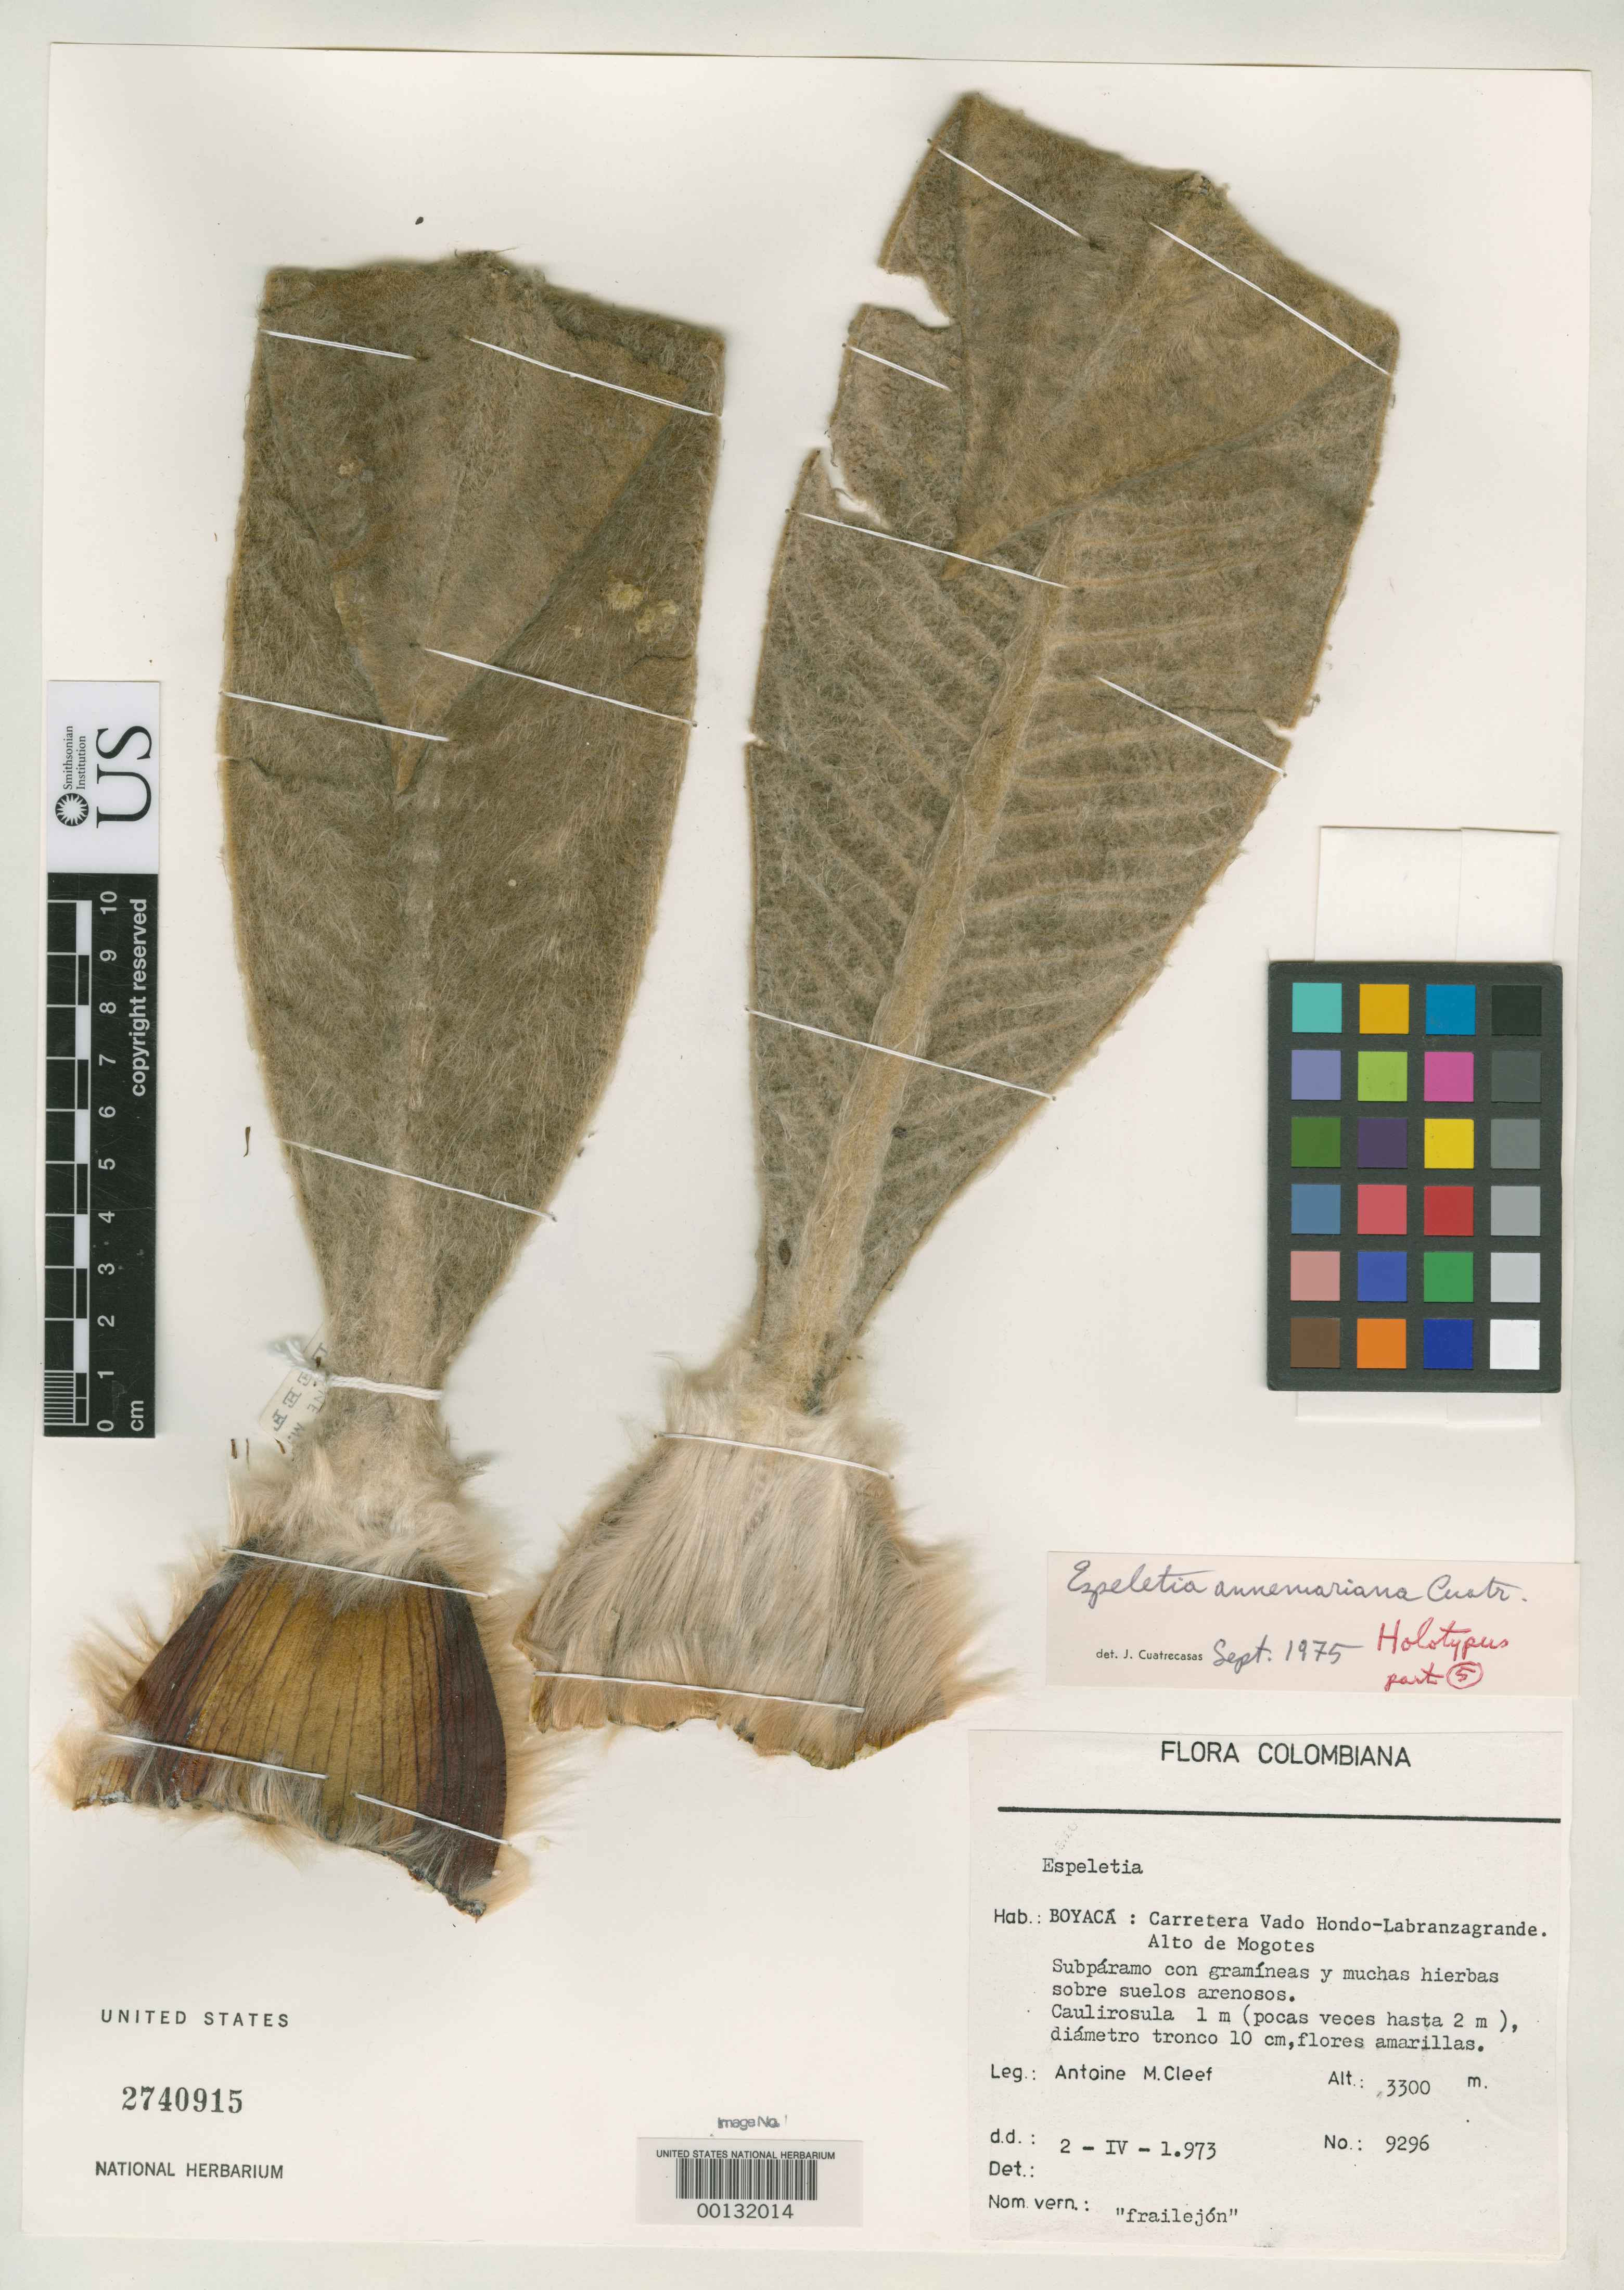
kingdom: Plantae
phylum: Tracheophyta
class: Magnoliopsida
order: Asterales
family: Asteraceae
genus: Espeletia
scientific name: Espeletia annemariana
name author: Cuatrec.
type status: Holotype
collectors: A. M. Cleef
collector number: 9296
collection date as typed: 02 Apr 1973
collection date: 1973-04-02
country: Colombia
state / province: Boyacá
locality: Carretera Vado Hondo-LAbranza Grande, Alto de Mogotes.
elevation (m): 3300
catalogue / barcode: US 2740915